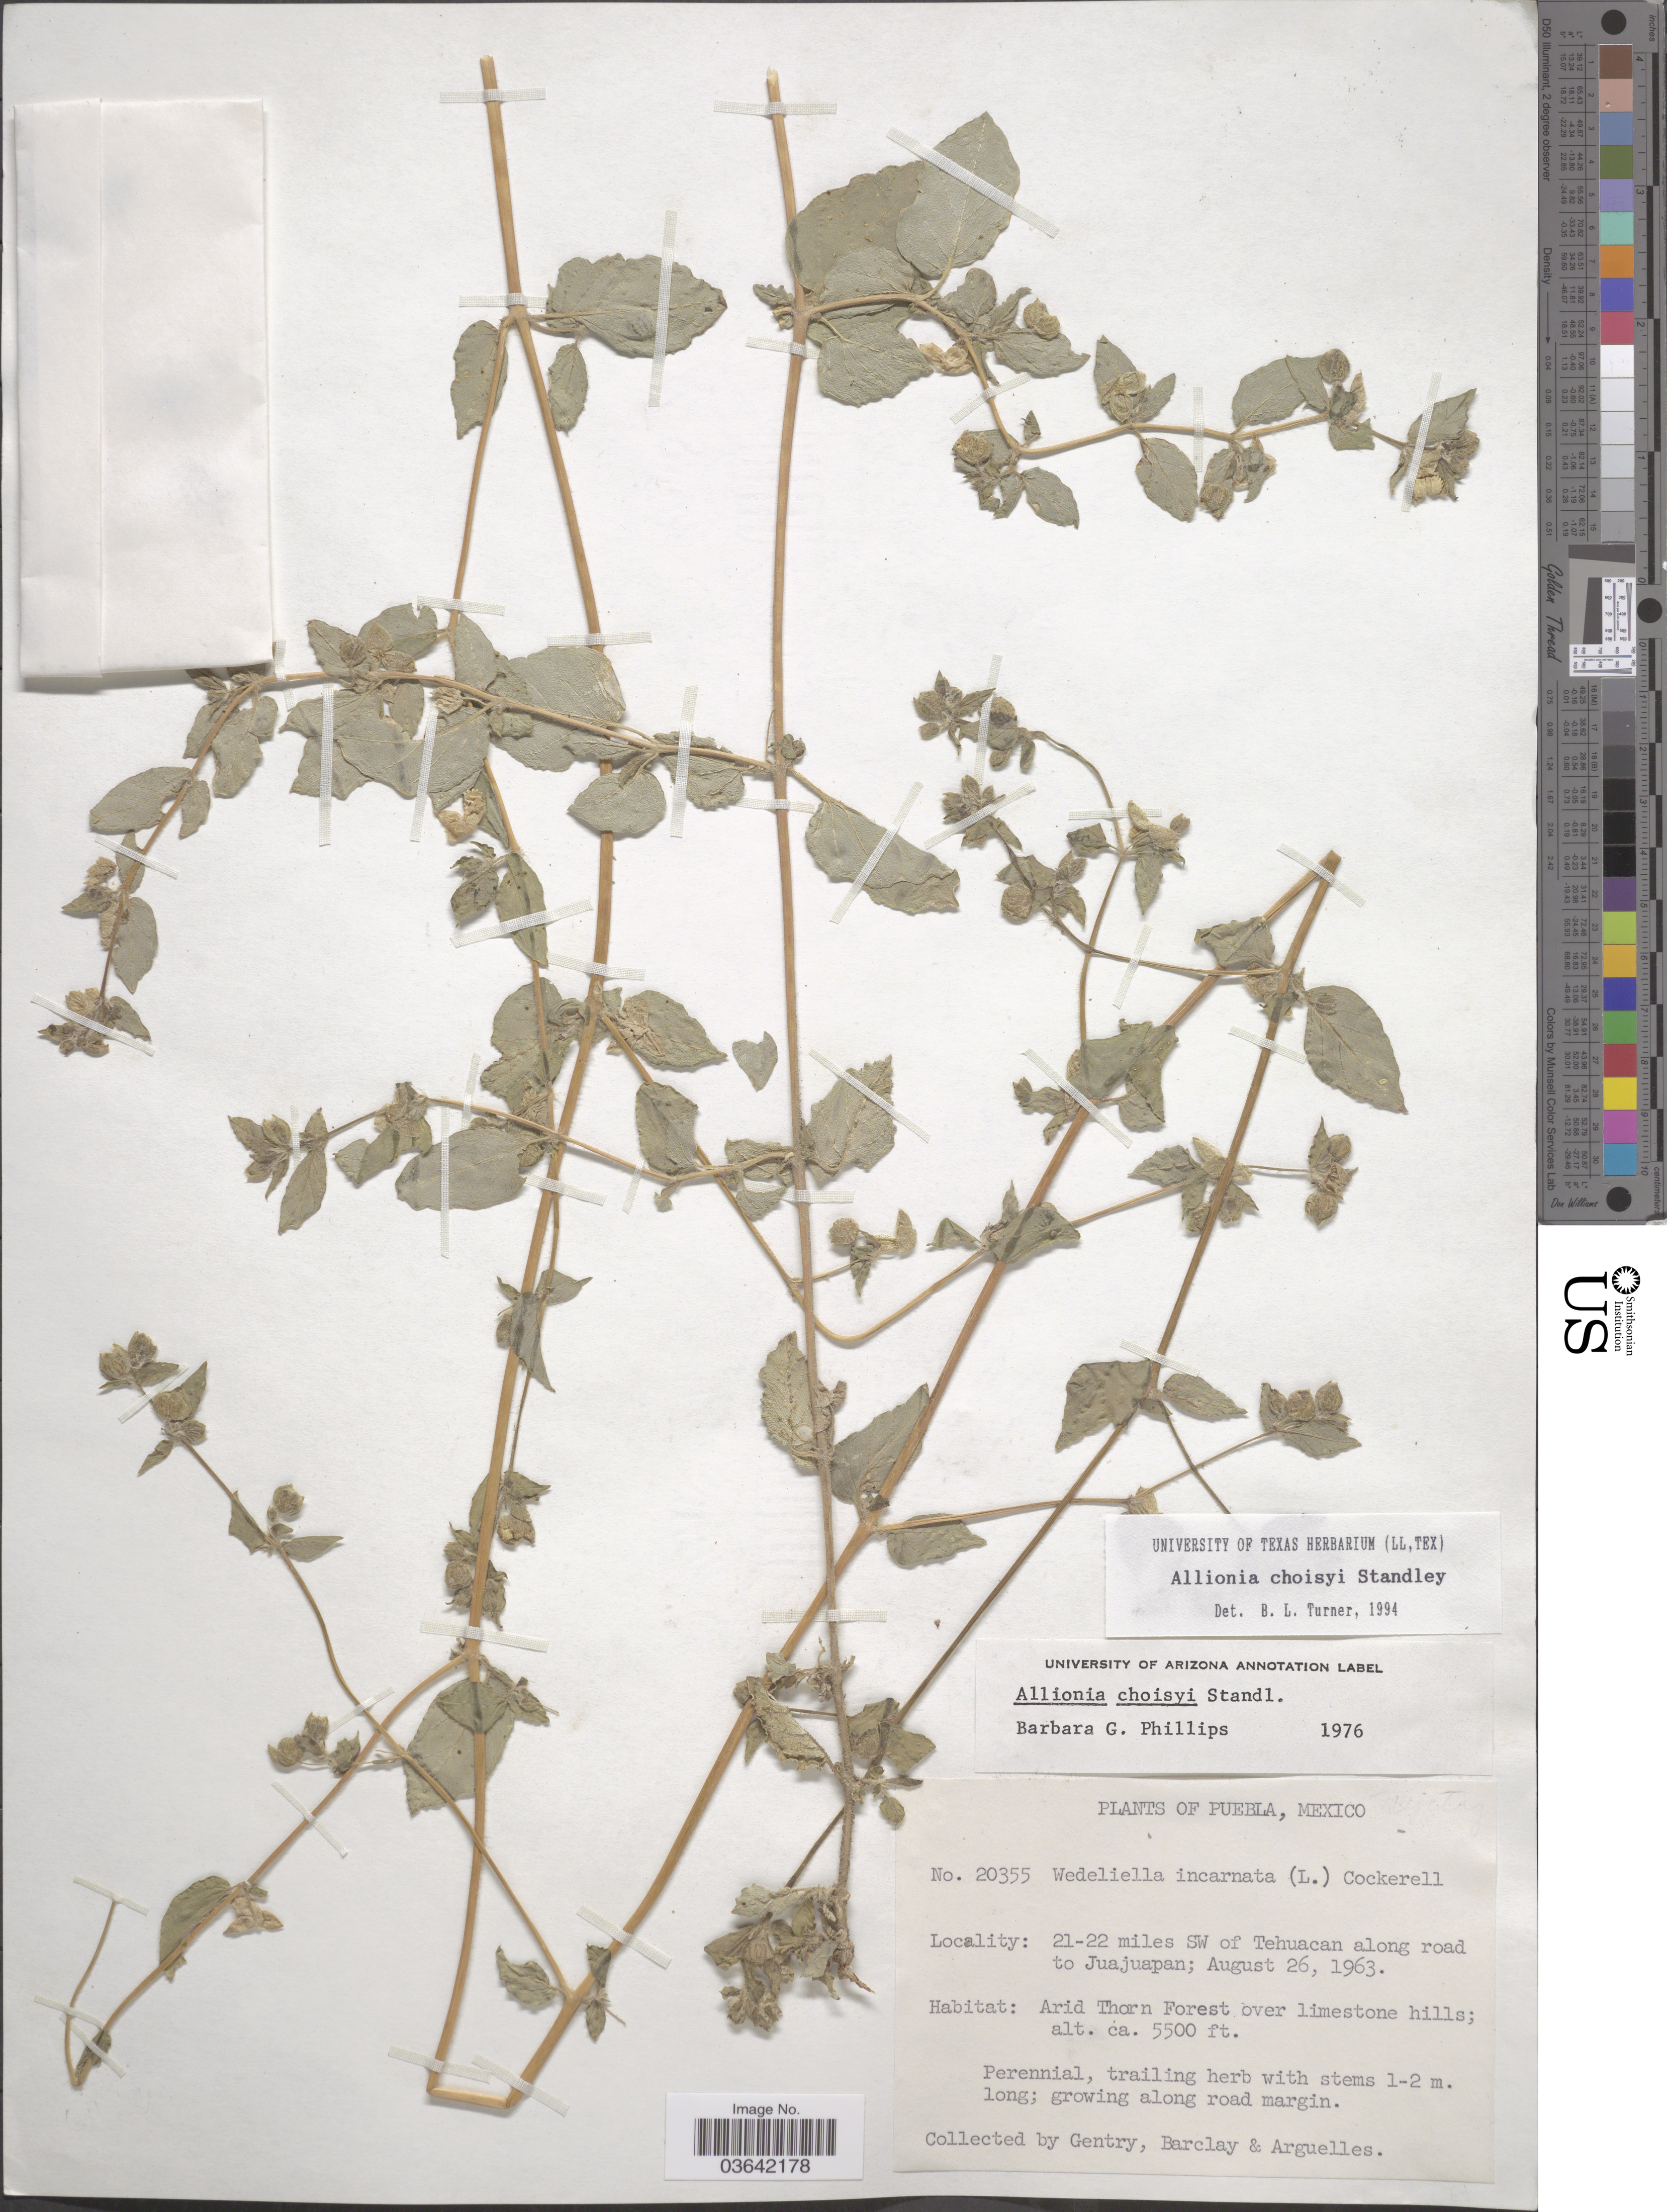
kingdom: Plantae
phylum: Tracheophyta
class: Magnoliopsida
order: Caryophyllales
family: Nyctaginaceae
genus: Allionia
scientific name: Allionia choisyi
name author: Standl.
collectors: Gentry, --, -- Barclay & Arguelles, --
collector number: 20355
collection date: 1963-08-26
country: Mexico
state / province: Puebla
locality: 21-22 miles SW of Tehuacan along road to Juajuapan. Arid Thorn Forest over limestone hills.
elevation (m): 1676